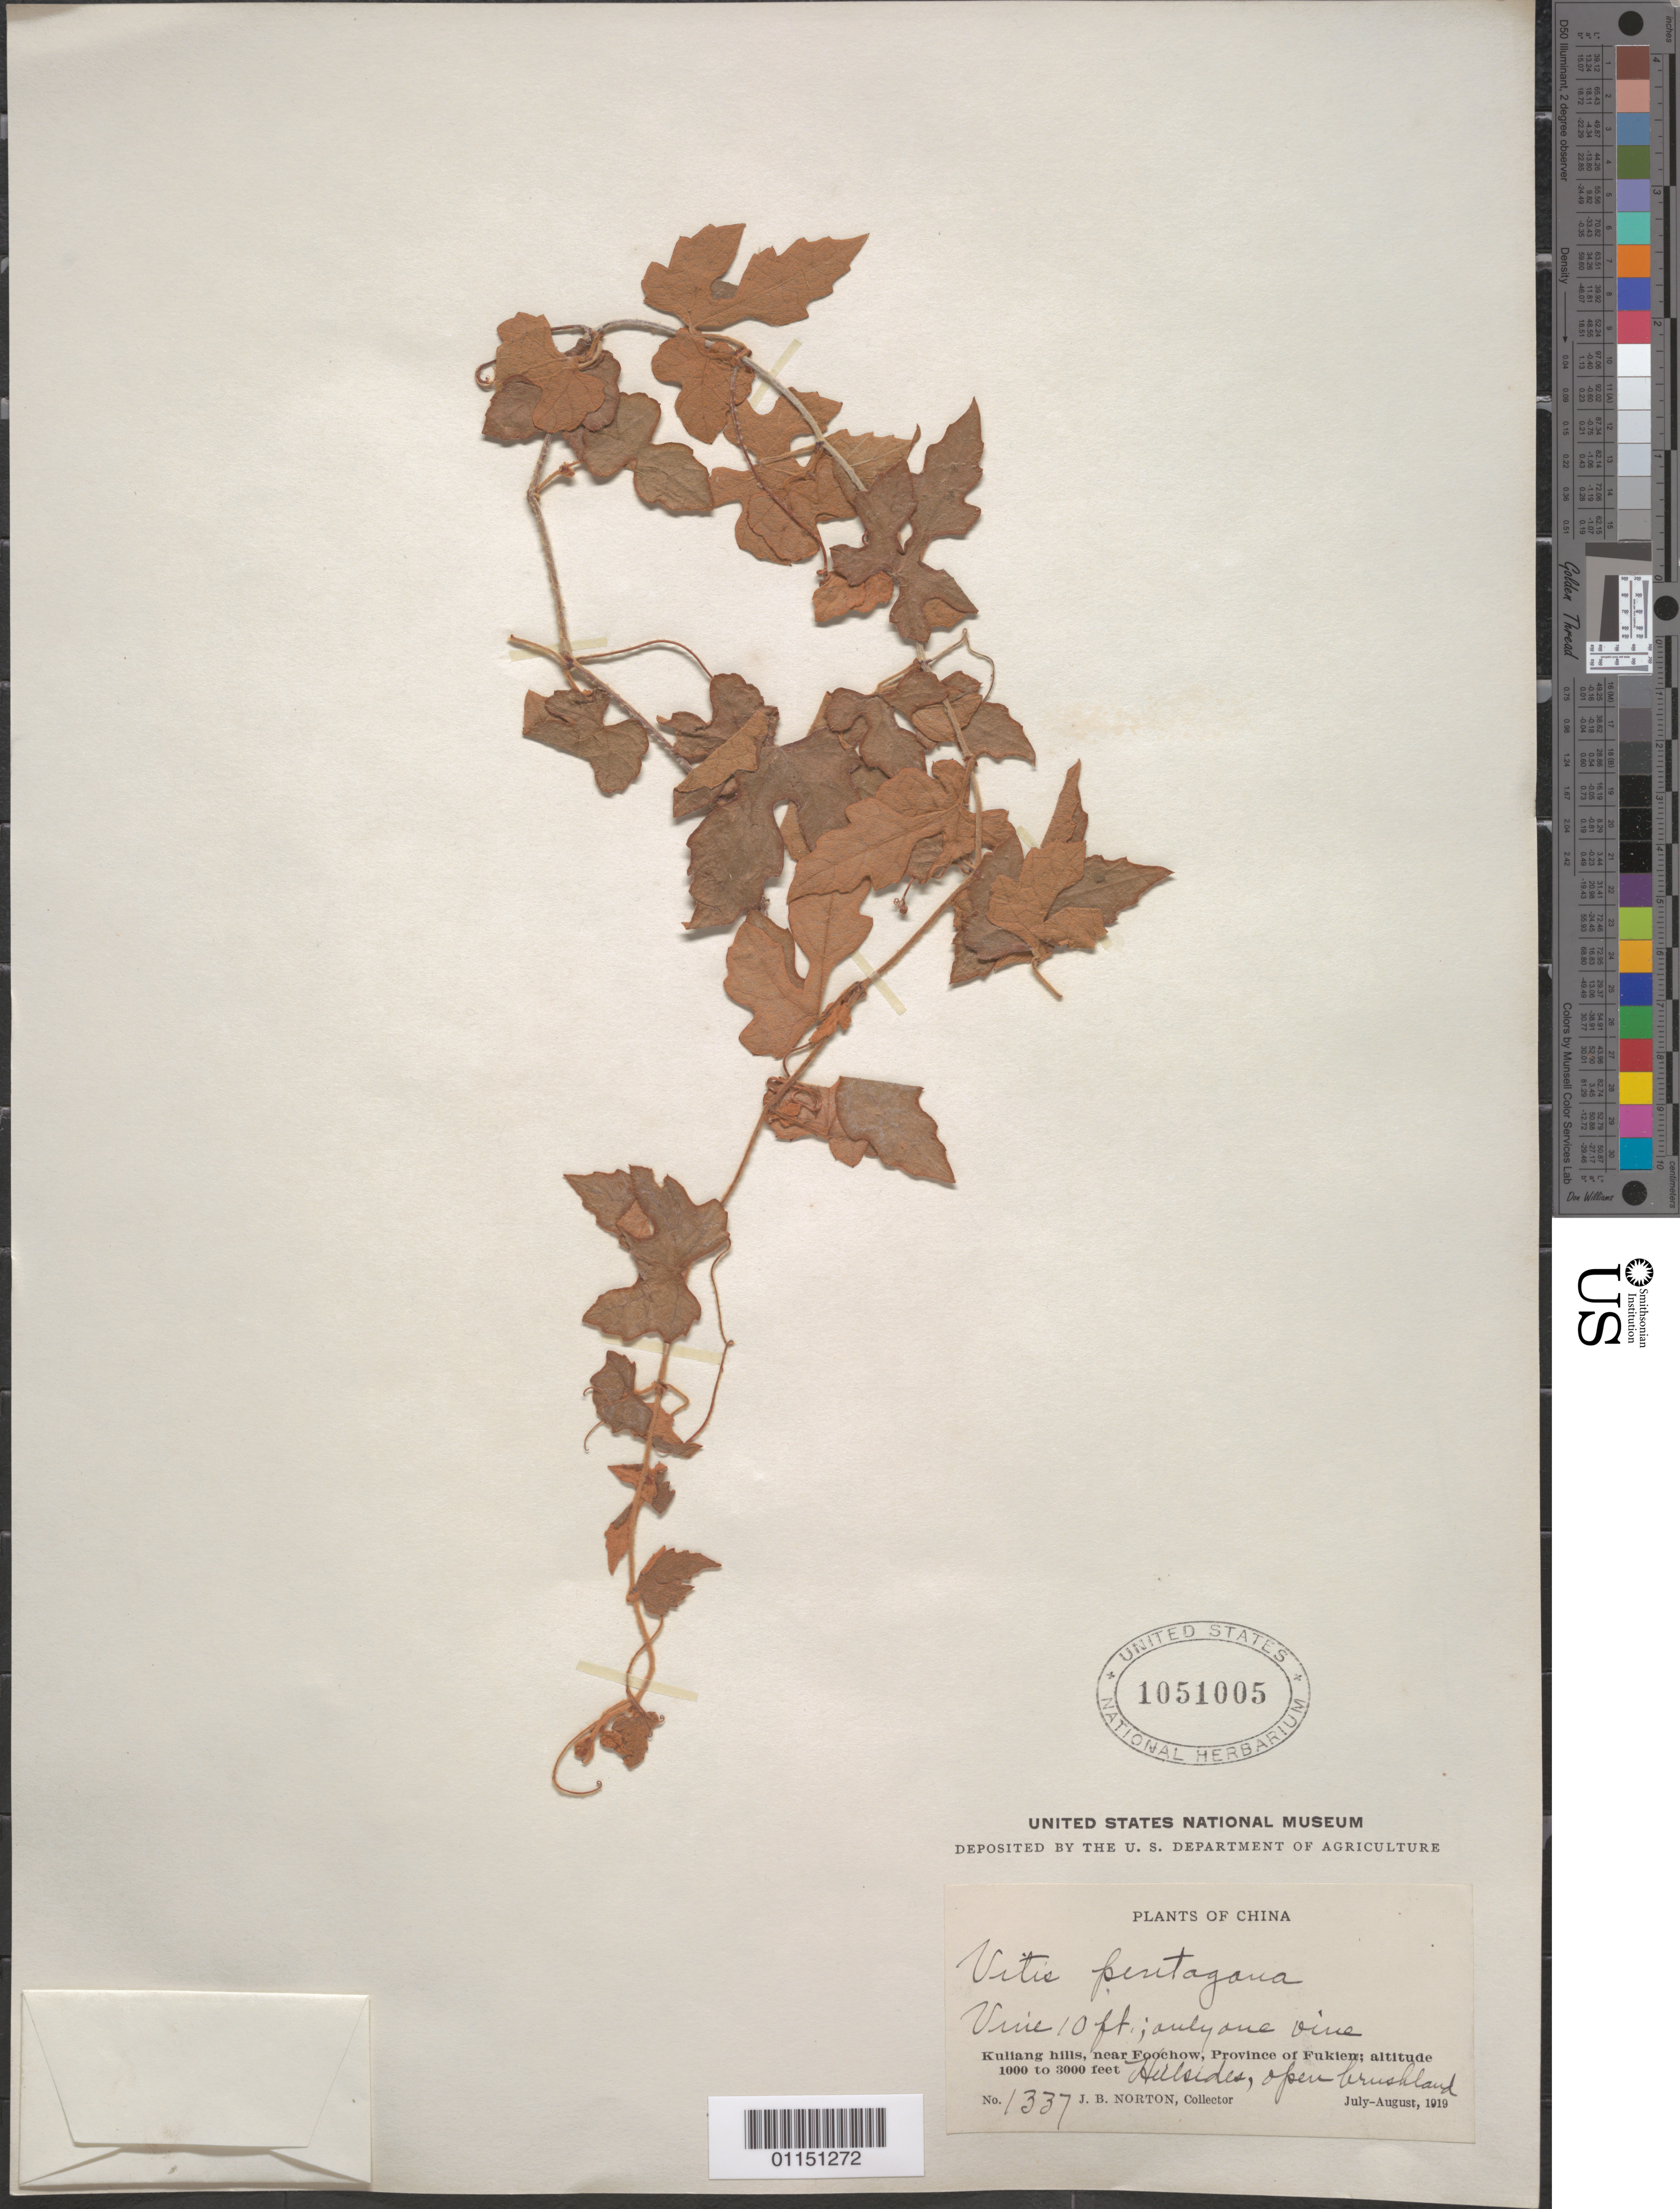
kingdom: Plantae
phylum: Tracheophyta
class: Magnoliopsida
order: Vitales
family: Vitaceae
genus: Vitis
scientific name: Vitis quinquangularis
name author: Rehder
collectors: J. B. S. Norton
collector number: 1337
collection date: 1919-07/1919-08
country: China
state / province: Fujian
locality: Kullang hills, near Foochow.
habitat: Vine.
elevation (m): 305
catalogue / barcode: US 1051005